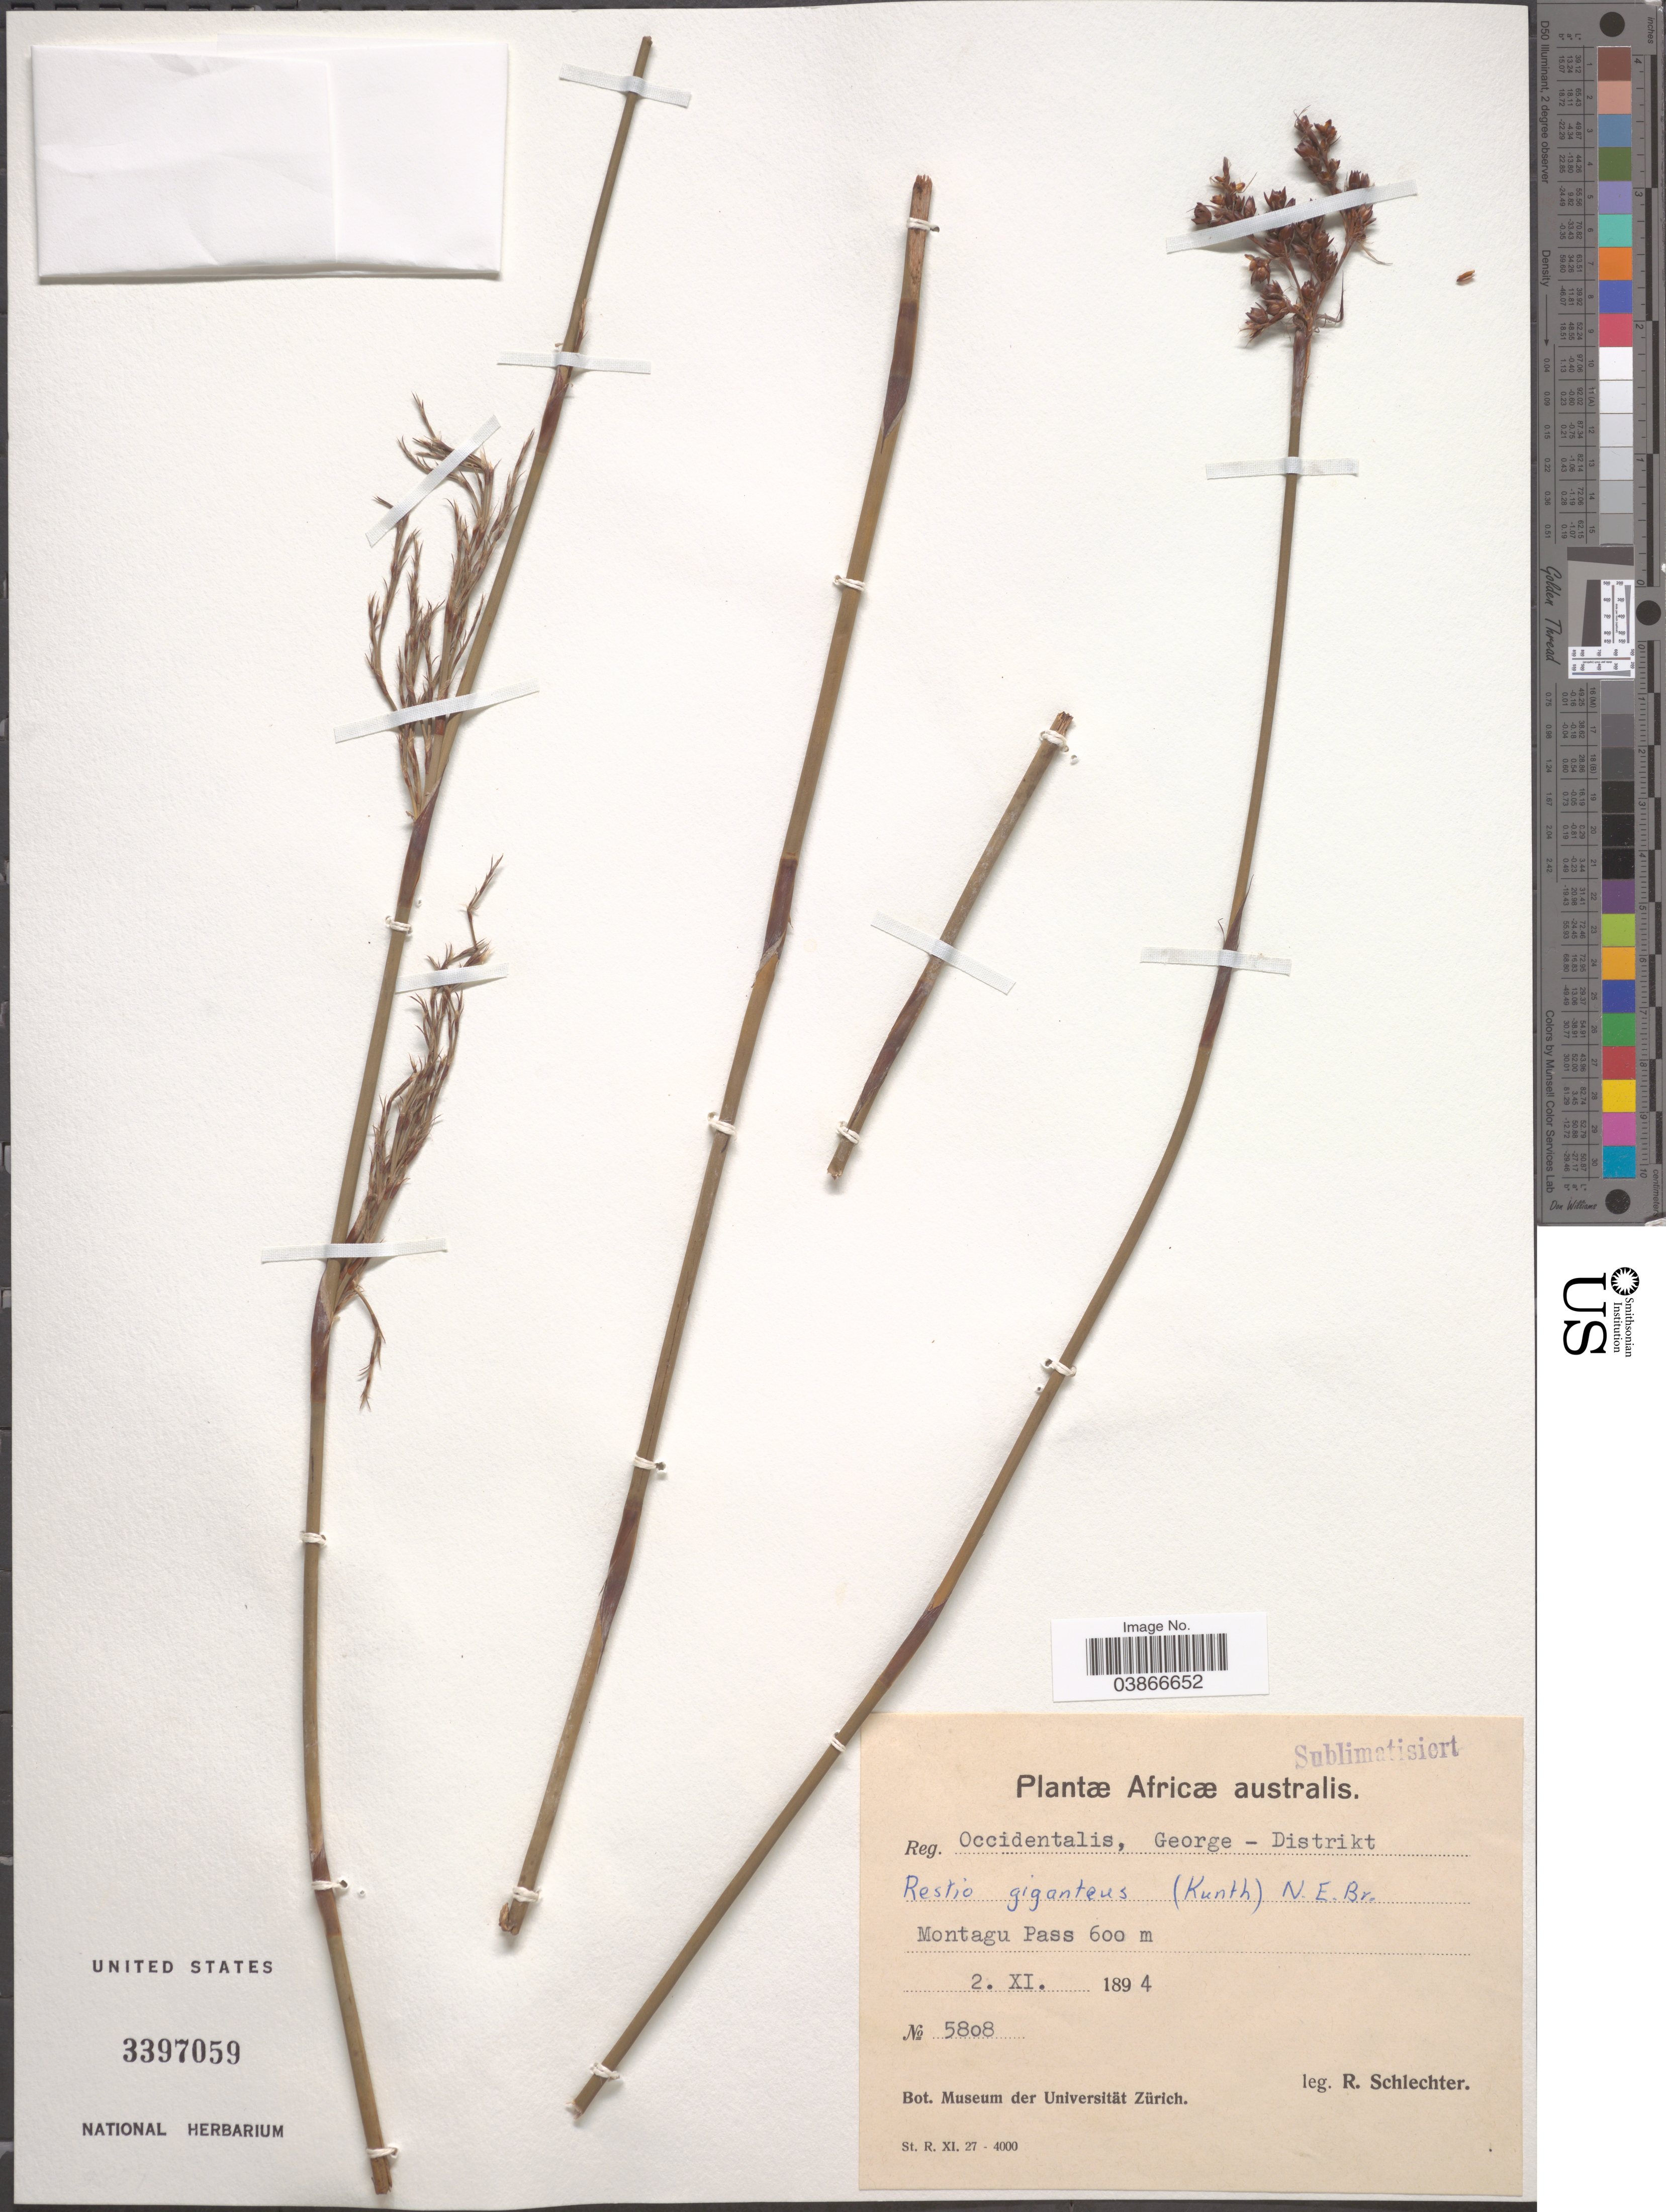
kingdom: Plantae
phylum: Tracheophyta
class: Liliopsida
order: Poales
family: Restionaceae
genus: Rhodocoma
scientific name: Rhodocoma gigantea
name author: (Kunth) H.P. Linder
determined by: Strong, Mark T., (BOT), Smithsonian Institution - National Museum of Natural History (UNITED STATES)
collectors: R. Schlechter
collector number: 5808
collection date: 1894-11-02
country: South Africa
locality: Austro-Africanæ. Reg. Occidentalis, George-Distrikt. Montagu Pass.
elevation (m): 600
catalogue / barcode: US 3397059